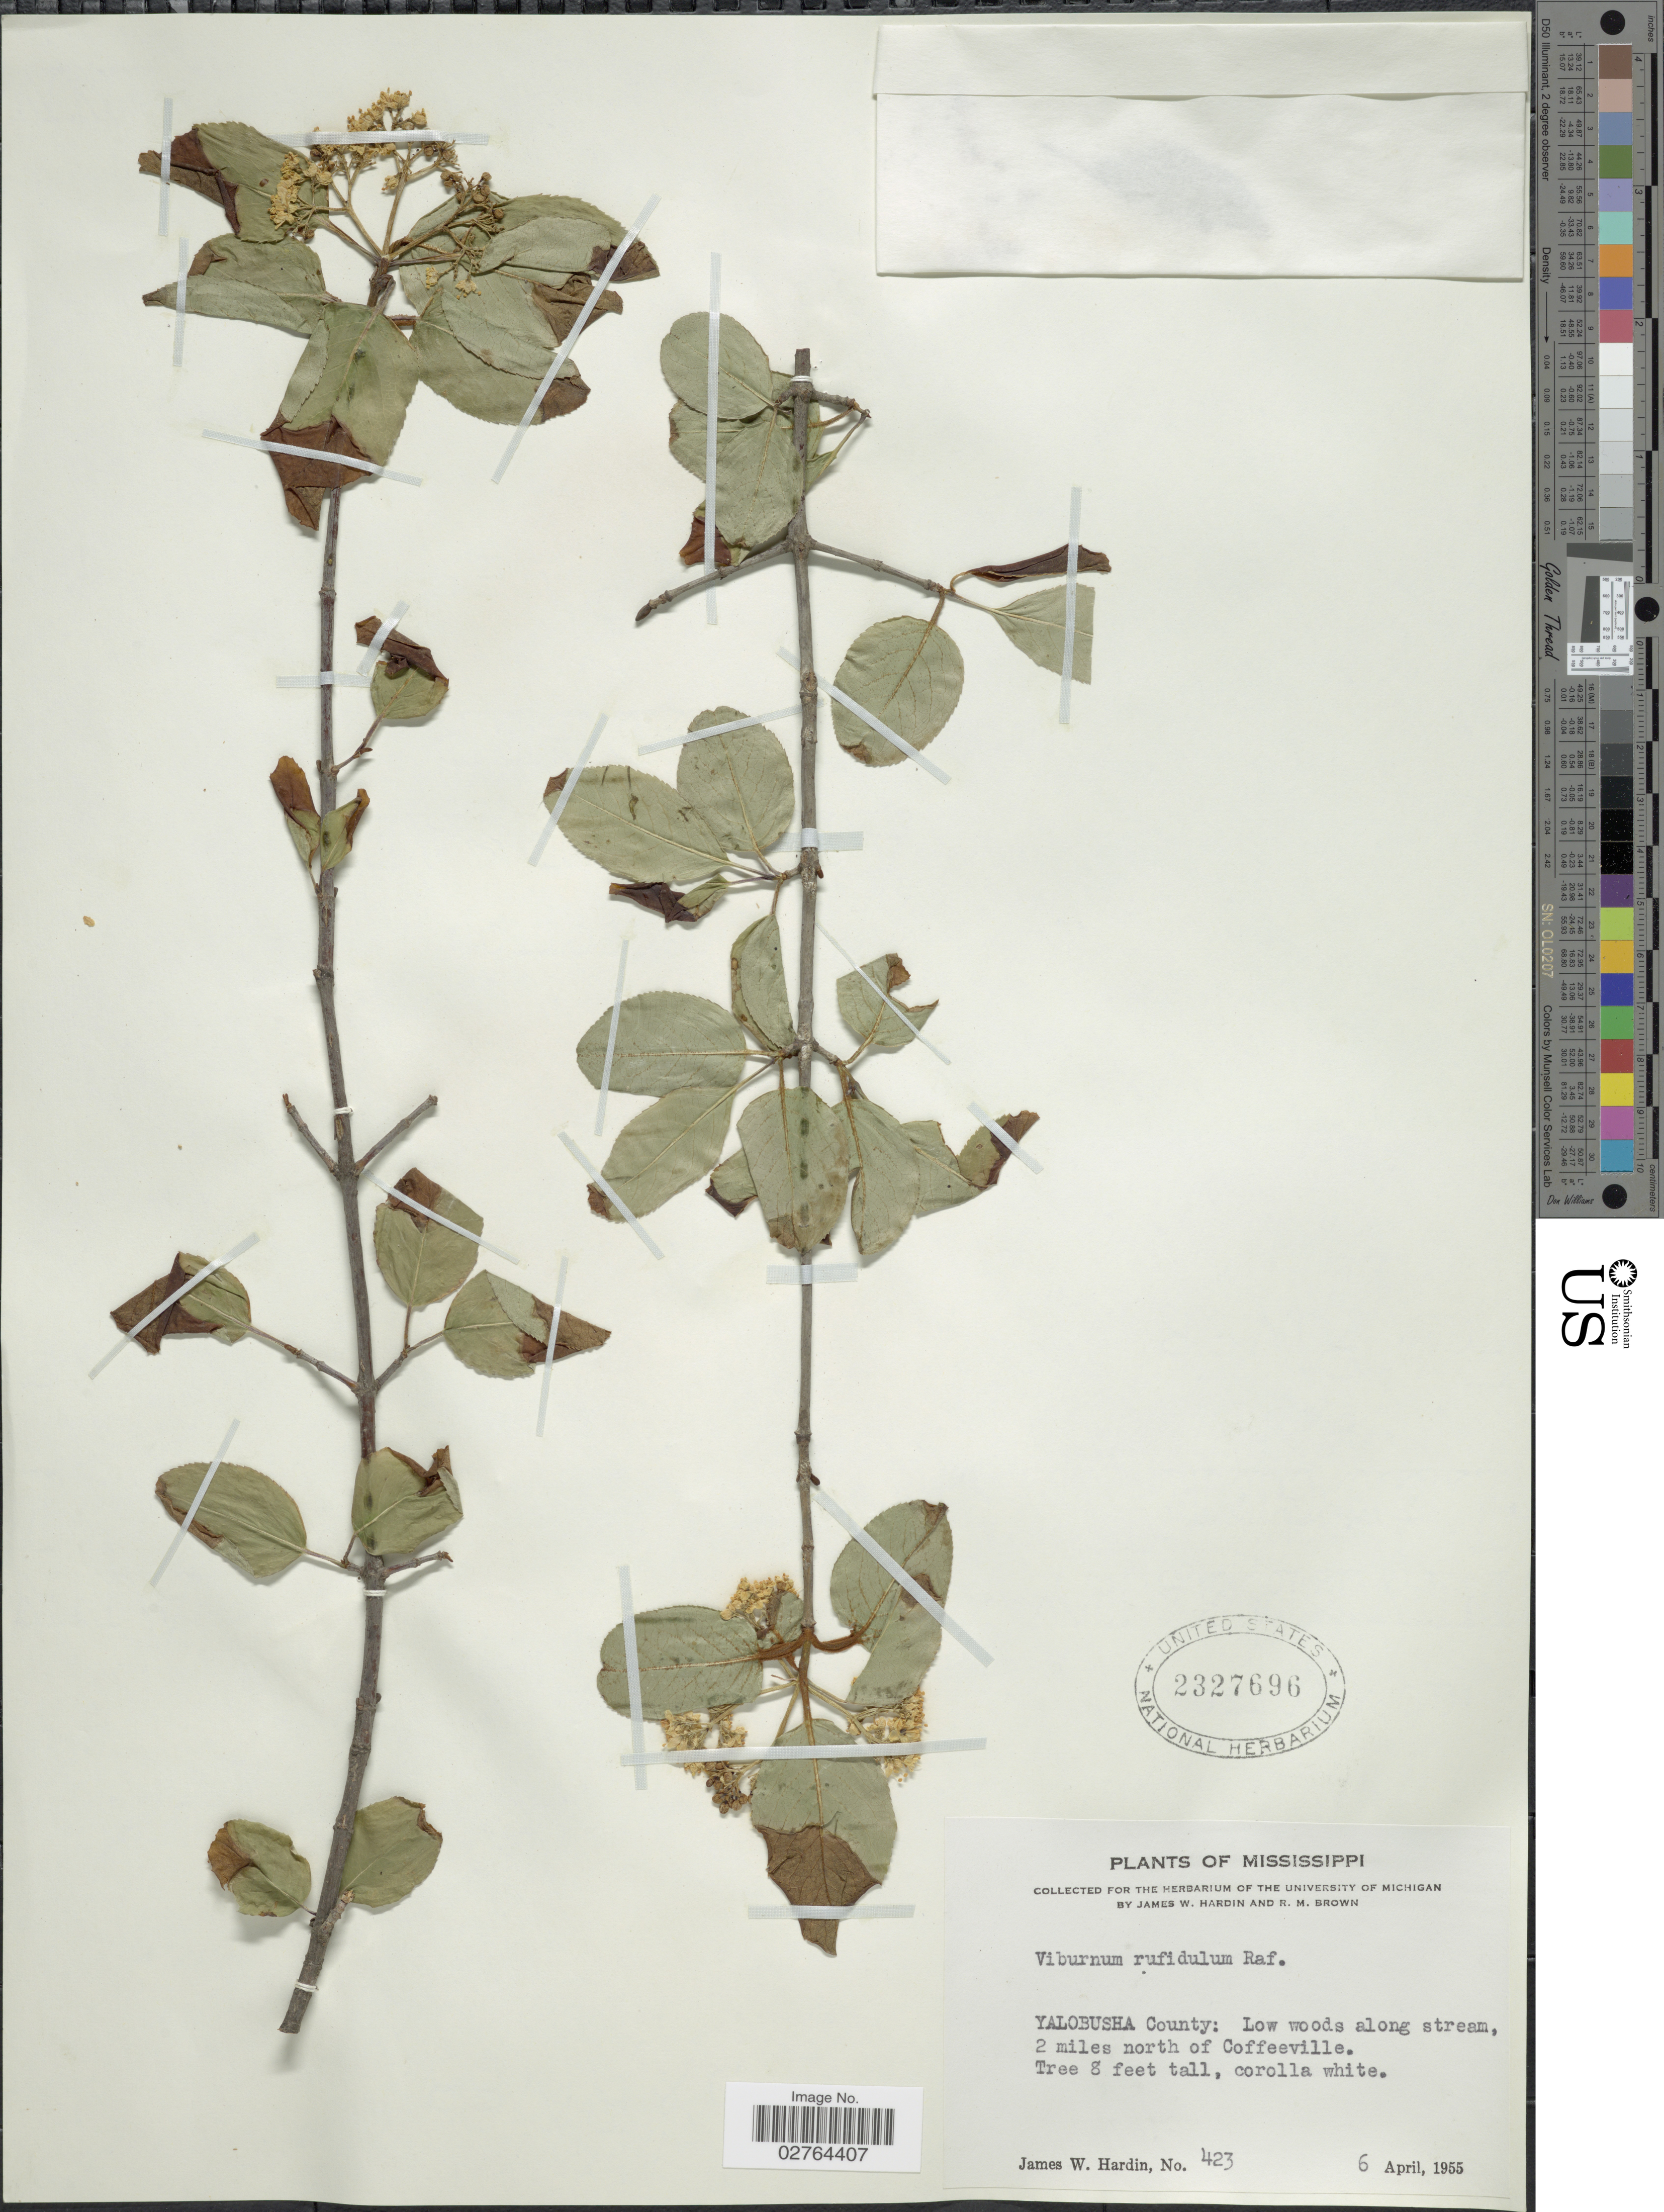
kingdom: Plantae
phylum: Tracheophyta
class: Magnoliopsida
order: Dipsacales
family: Viburnaceae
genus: Viburnum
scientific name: Viburnum rufidulum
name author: Raf.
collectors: J. W. Hardin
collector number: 423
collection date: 1955-04-06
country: United States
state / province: Mississippi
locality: Yalobusha County: Low woods along stream, 2 miles north of Coffeeville.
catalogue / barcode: US 2327696